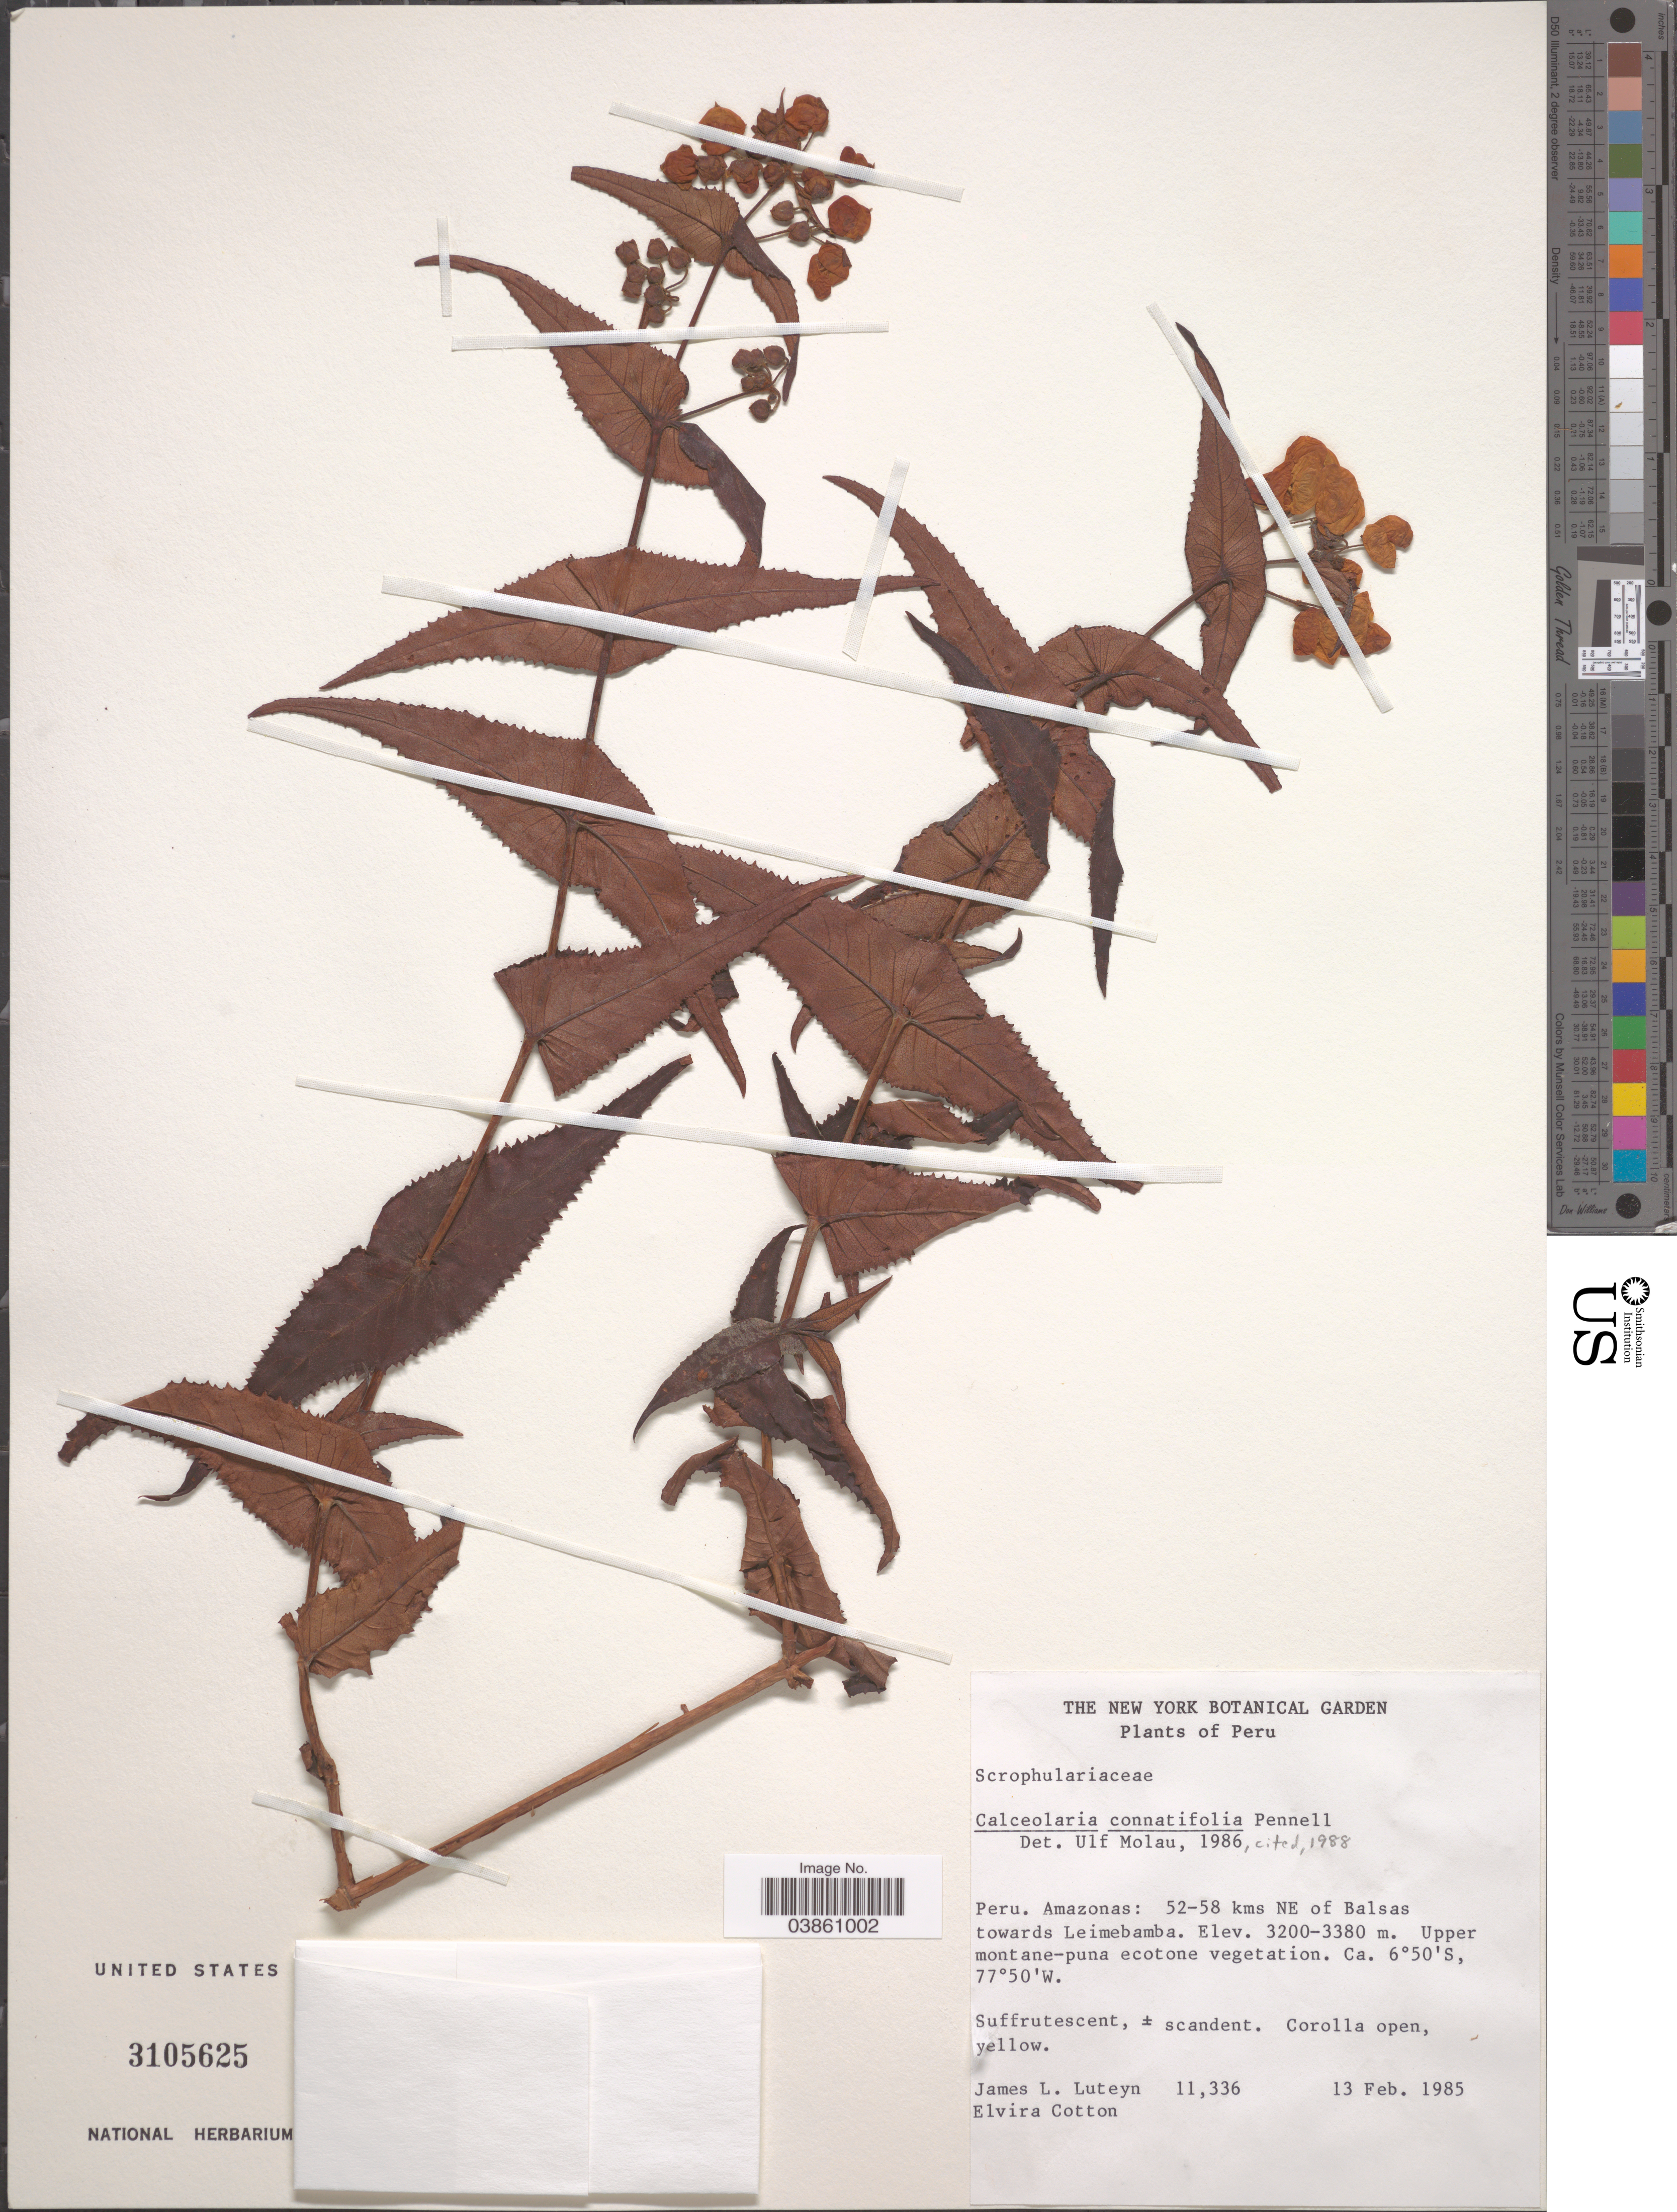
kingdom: Plantae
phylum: Tracheophyta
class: Magnoliopsida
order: Lamiales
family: Calceolariaceae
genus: Calceolaria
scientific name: Calceolaria connatifolia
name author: Pennell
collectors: J. Luteyn & E. Cotton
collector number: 11336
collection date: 1985-02-13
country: Peru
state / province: Amazonas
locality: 52-58 kms NE of Balsas towards Leimebamba.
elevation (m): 3200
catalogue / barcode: US 3105625